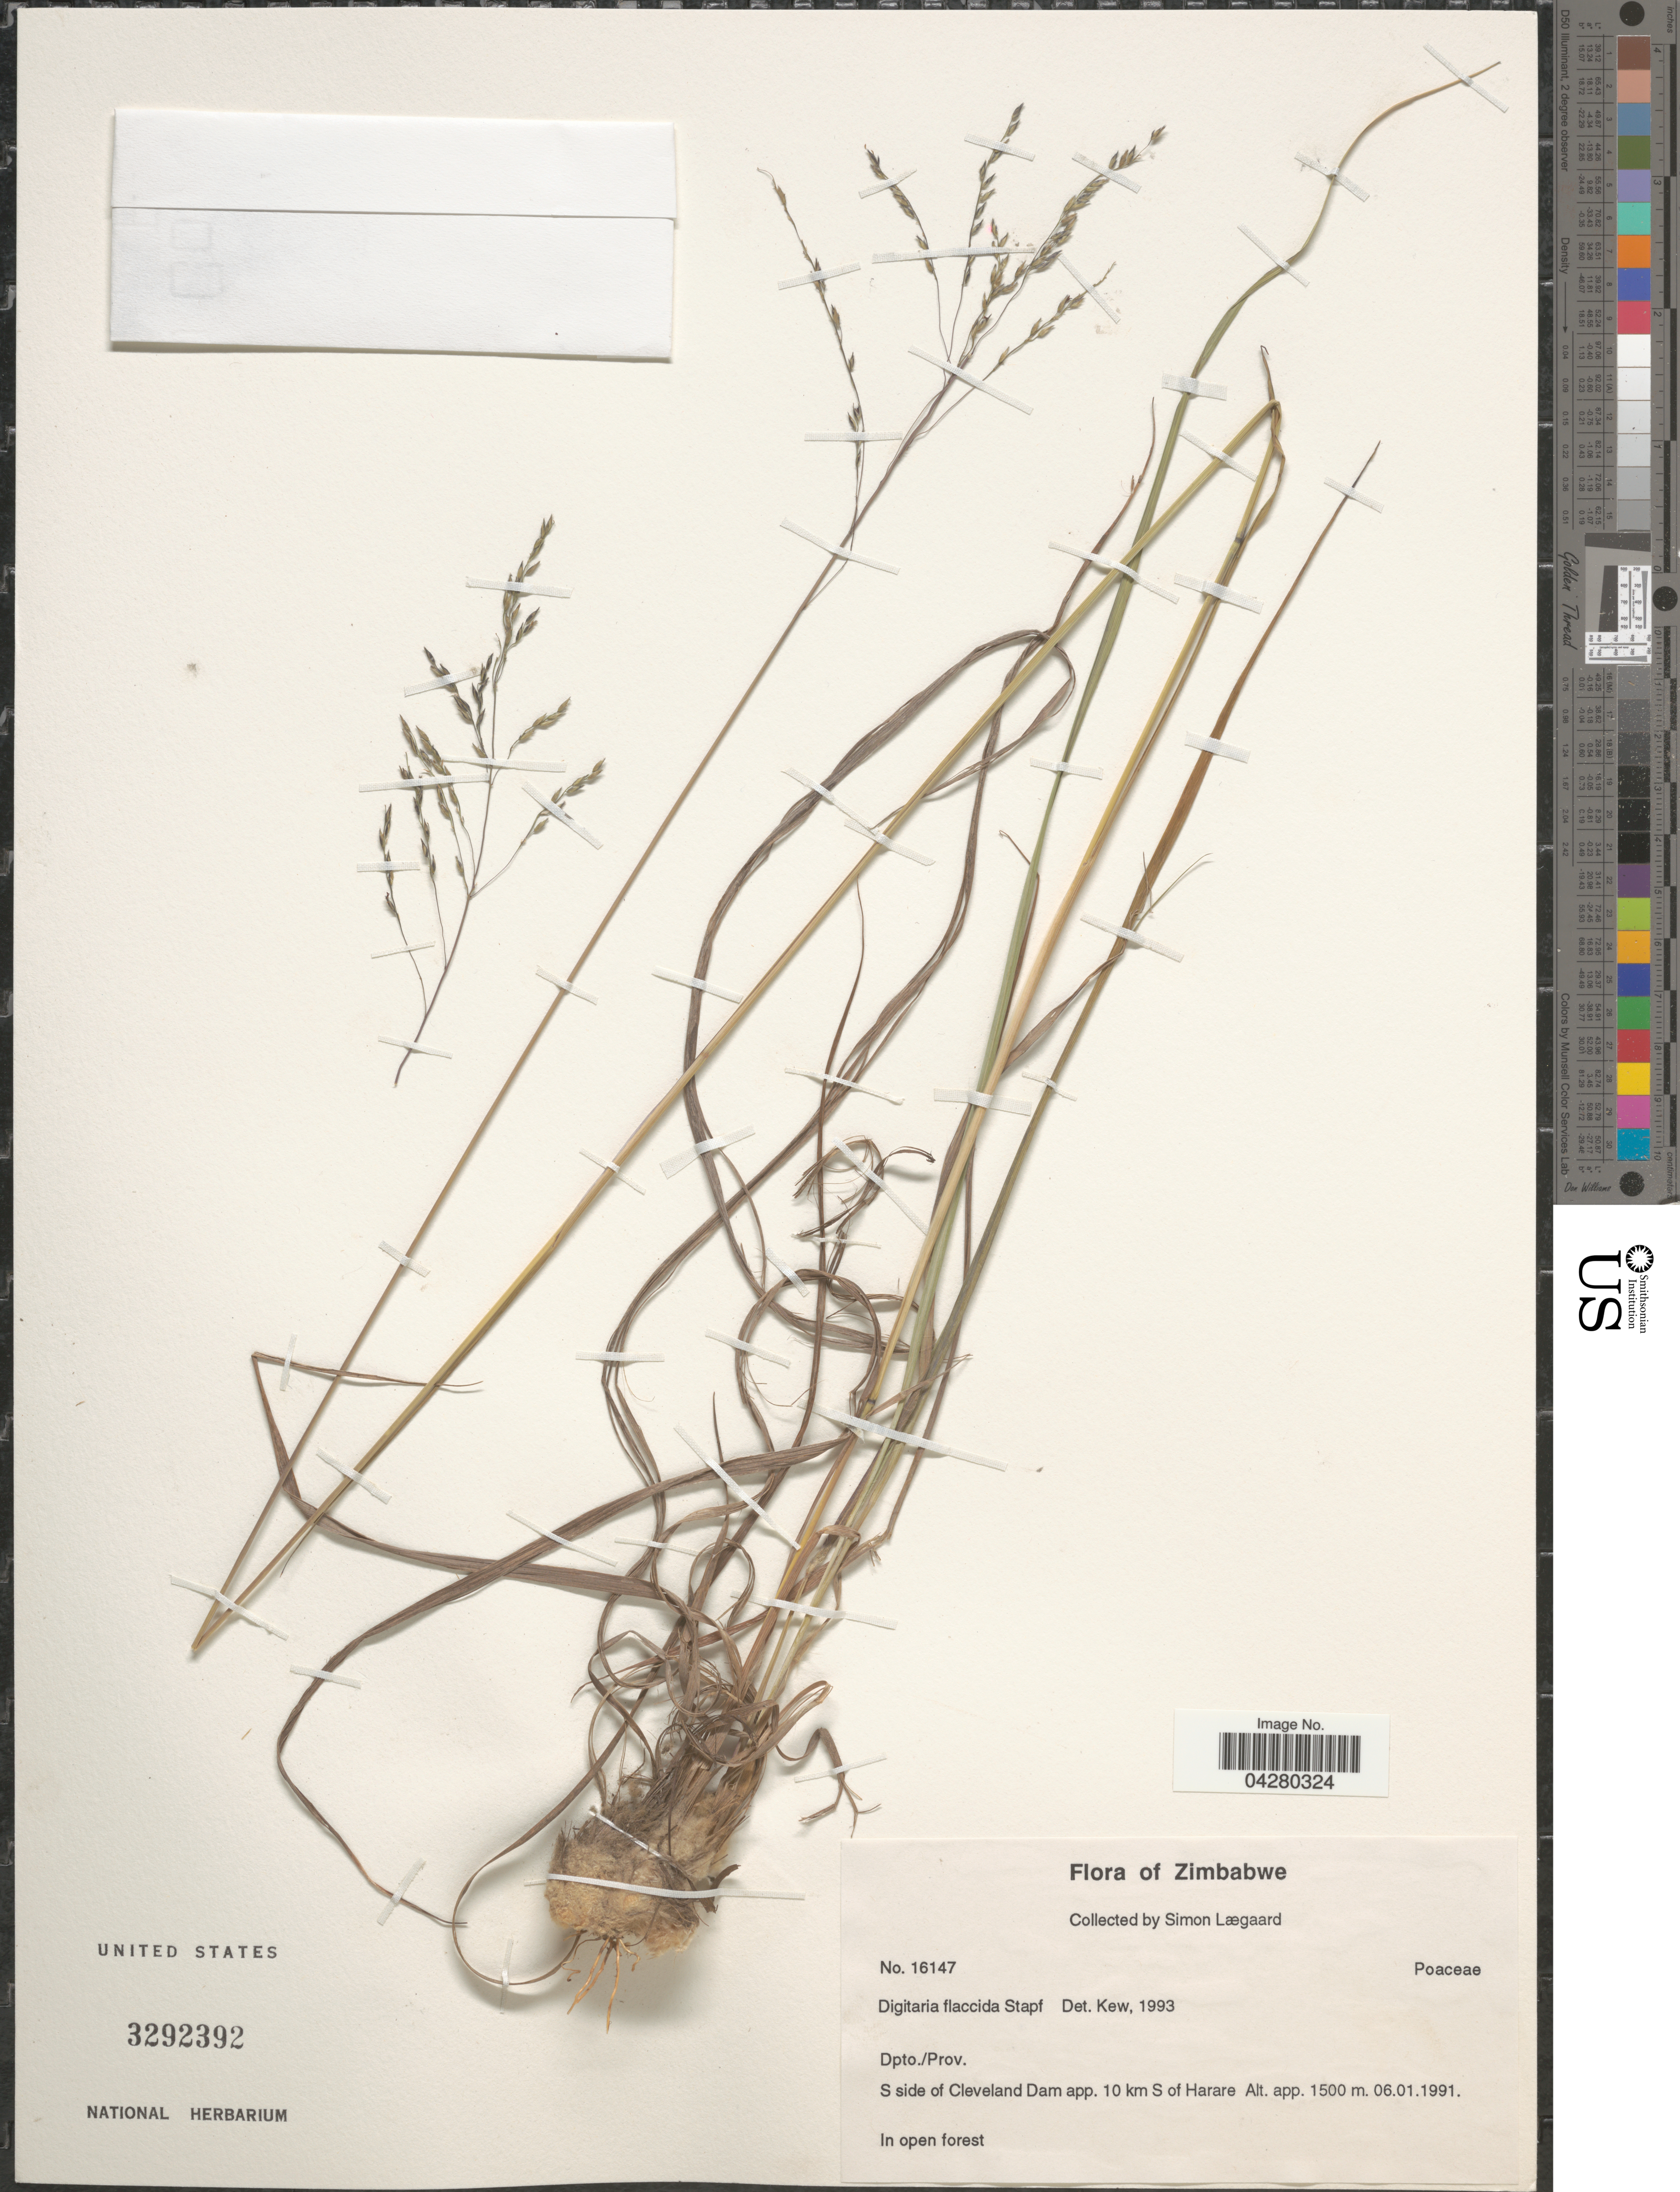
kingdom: Plantae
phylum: Tracheophyta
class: Liliopsida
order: Poales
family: Poaceae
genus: Digitaria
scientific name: Digitaria flaccida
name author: Stapf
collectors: S. Lægaard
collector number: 16147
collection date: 1991-01-06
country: Zimbabwe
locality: Dpto./Prov. S side of Cleveland Dam app. 10 km S of Harare. In open forest.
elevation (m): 1500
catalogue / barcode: US 3292392